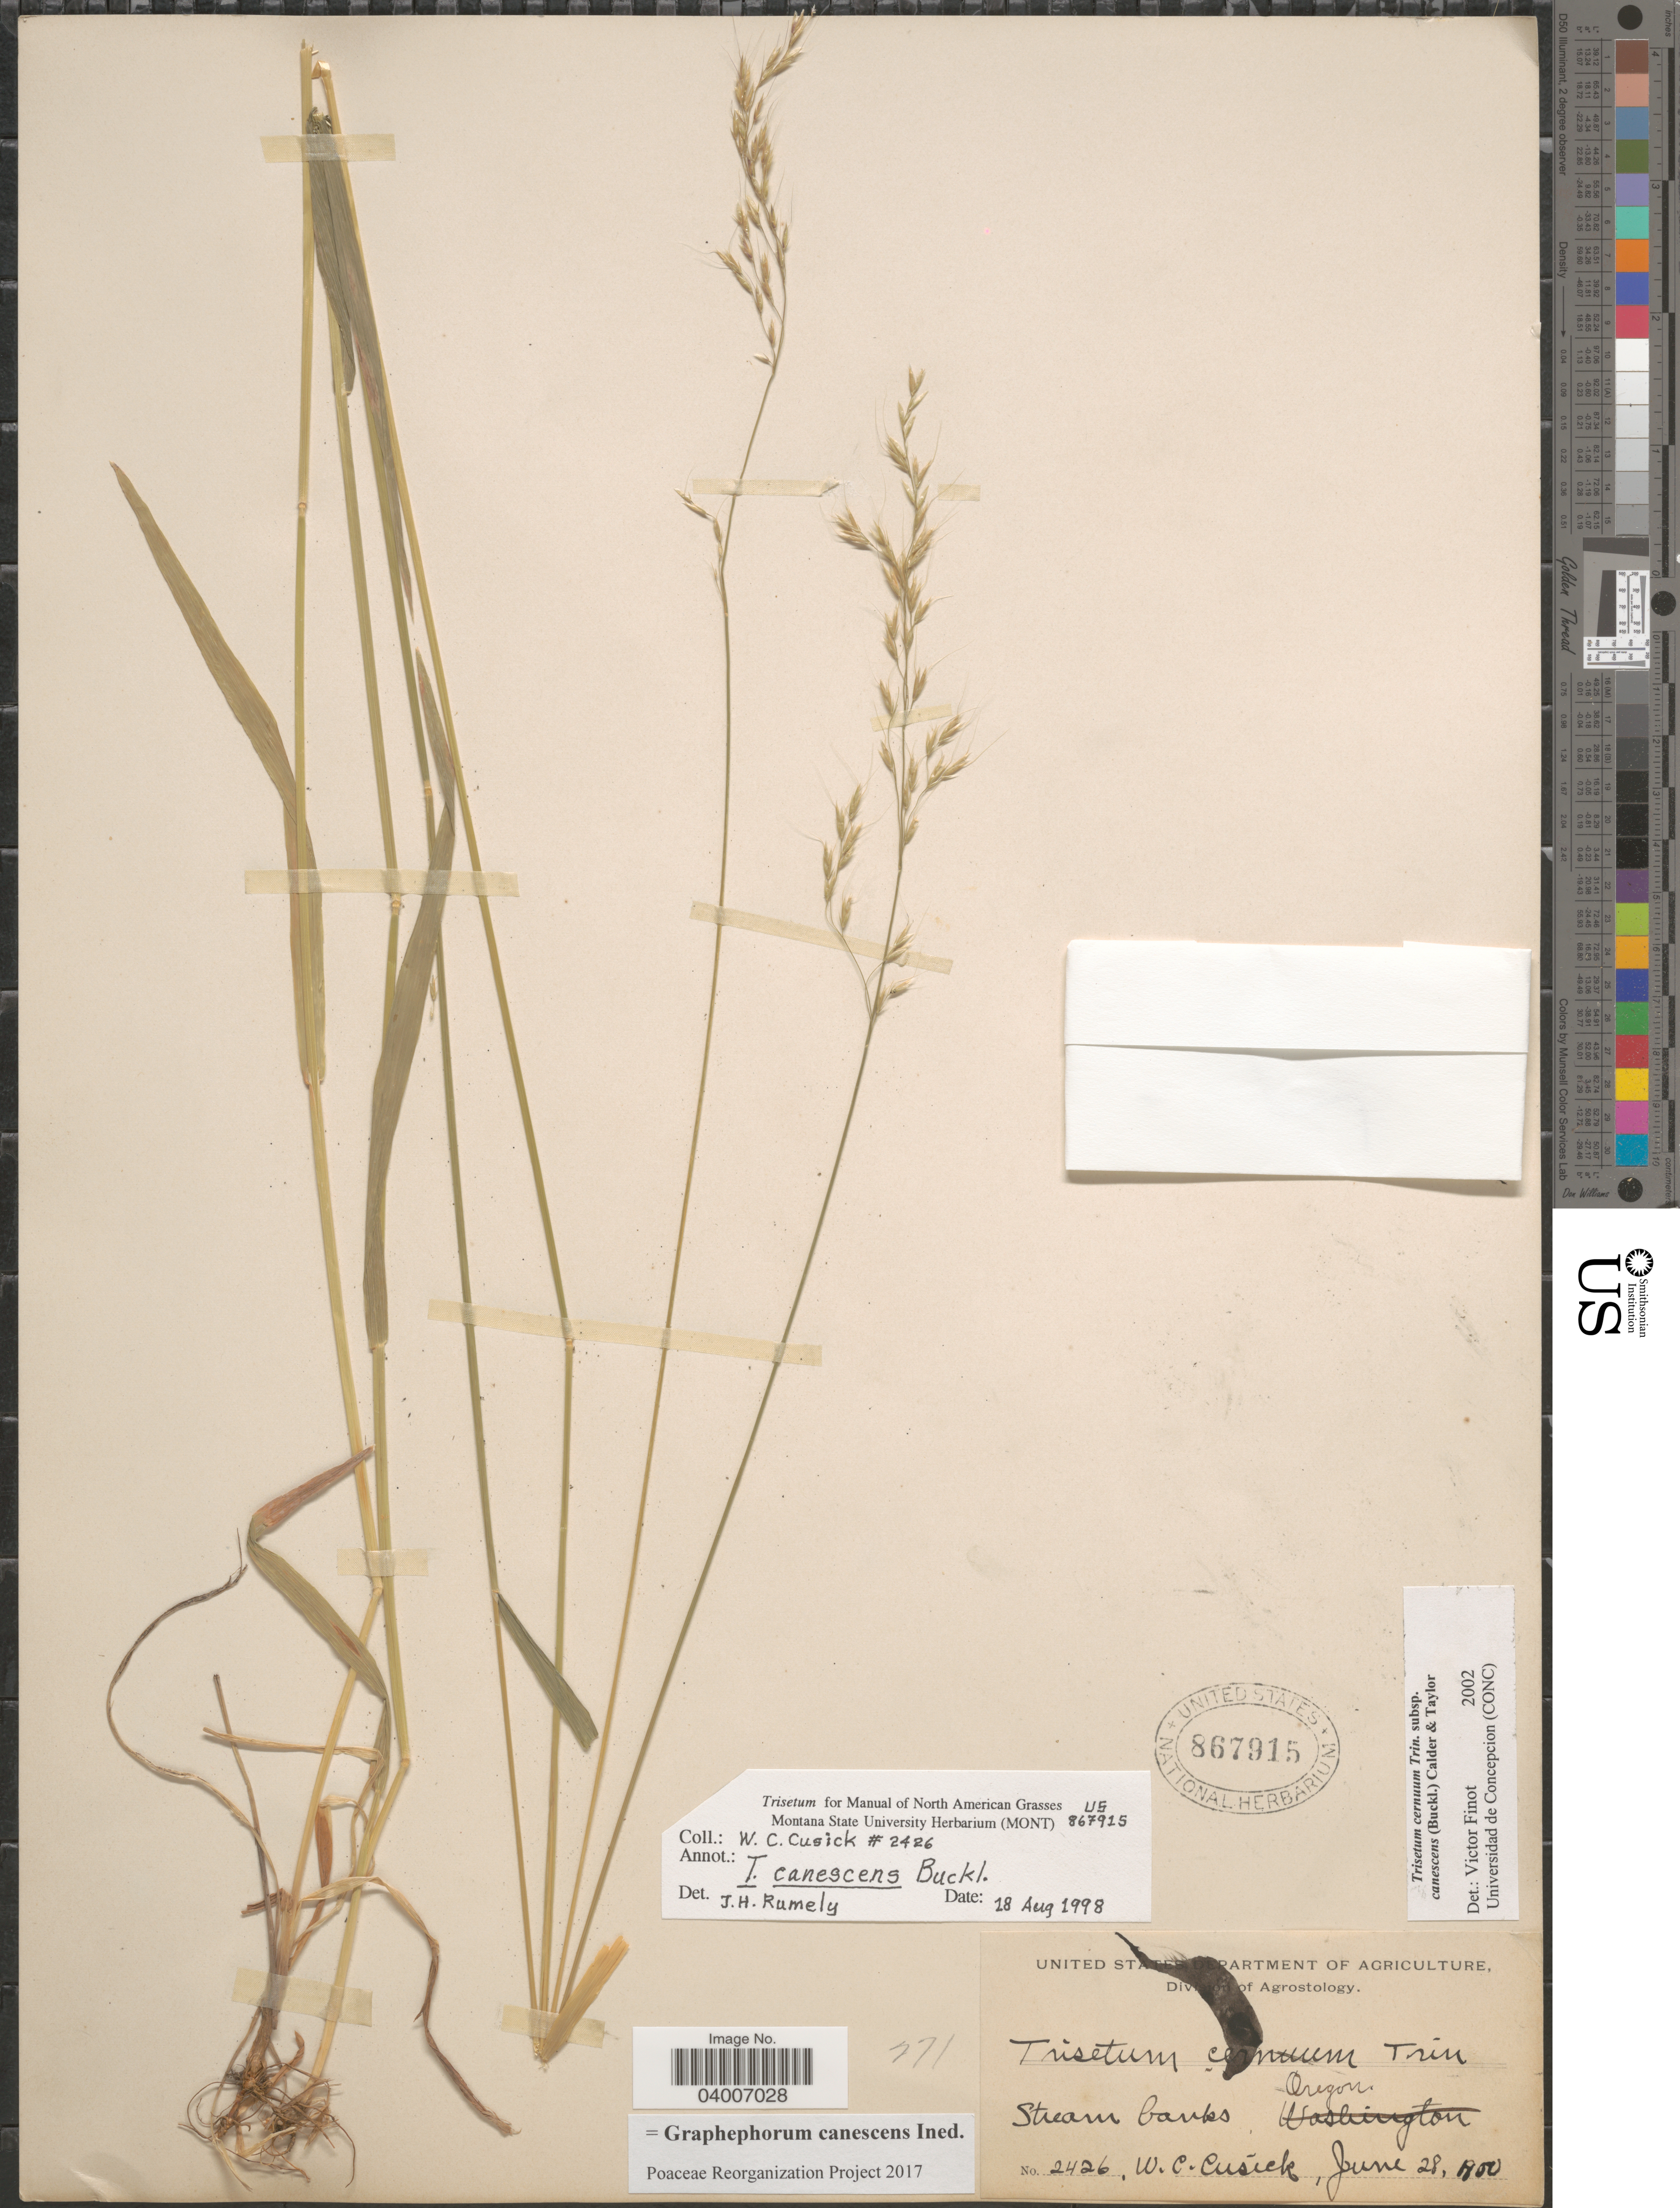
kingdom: Plantae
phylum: Tracheophyta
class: Liliopsida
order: Poales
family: Poaceae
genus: Graphephorum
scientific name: Graphephorum canescens ined.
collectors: W. C. Cusick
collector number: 2426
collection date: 1900-06-28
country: United States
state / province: Oregon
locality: Stream banks.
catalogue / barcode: US 867915